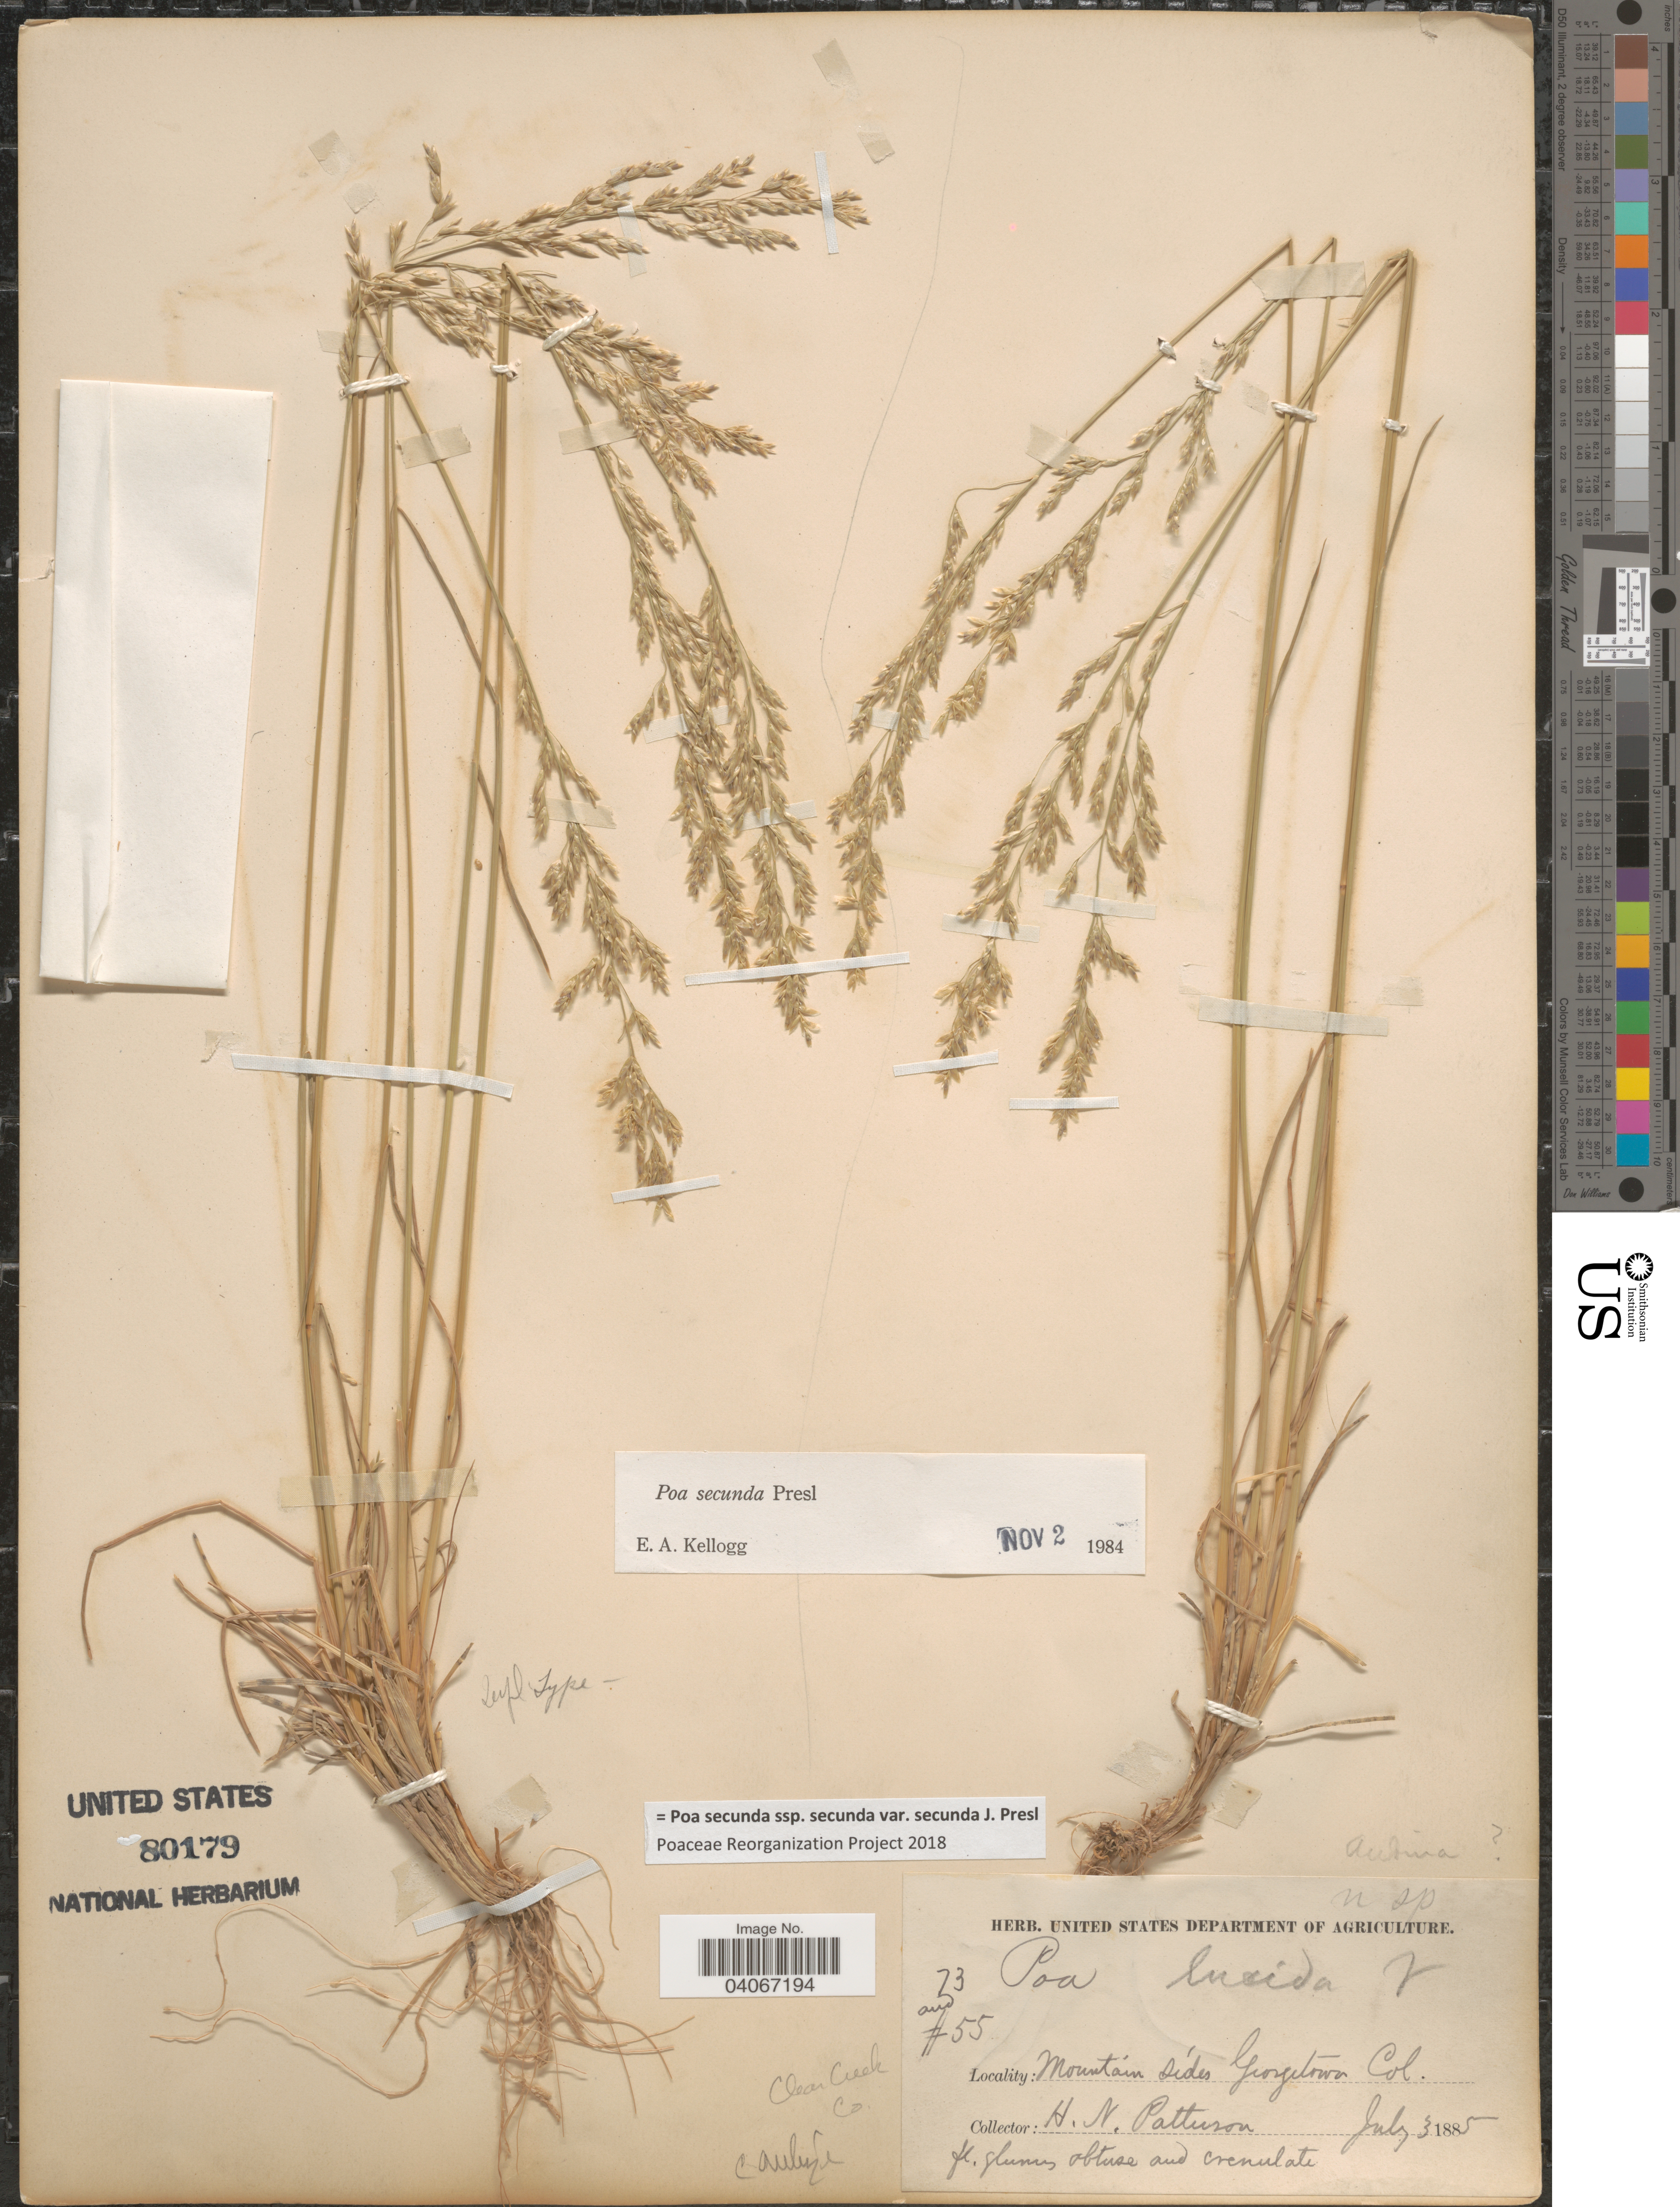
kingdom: Plantae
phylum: Tracheophyta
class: Liliopsida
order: Poales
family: Poaceae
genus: Poa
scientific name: Poa secunda subsp. secunda var. secunda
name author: J. Presl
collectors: H. N. Patterson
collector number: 55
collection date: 1885-07-03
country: United States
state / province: Colorado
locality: Mountain sides Georgetown. Clear Creek Co.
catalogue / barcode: US 80179